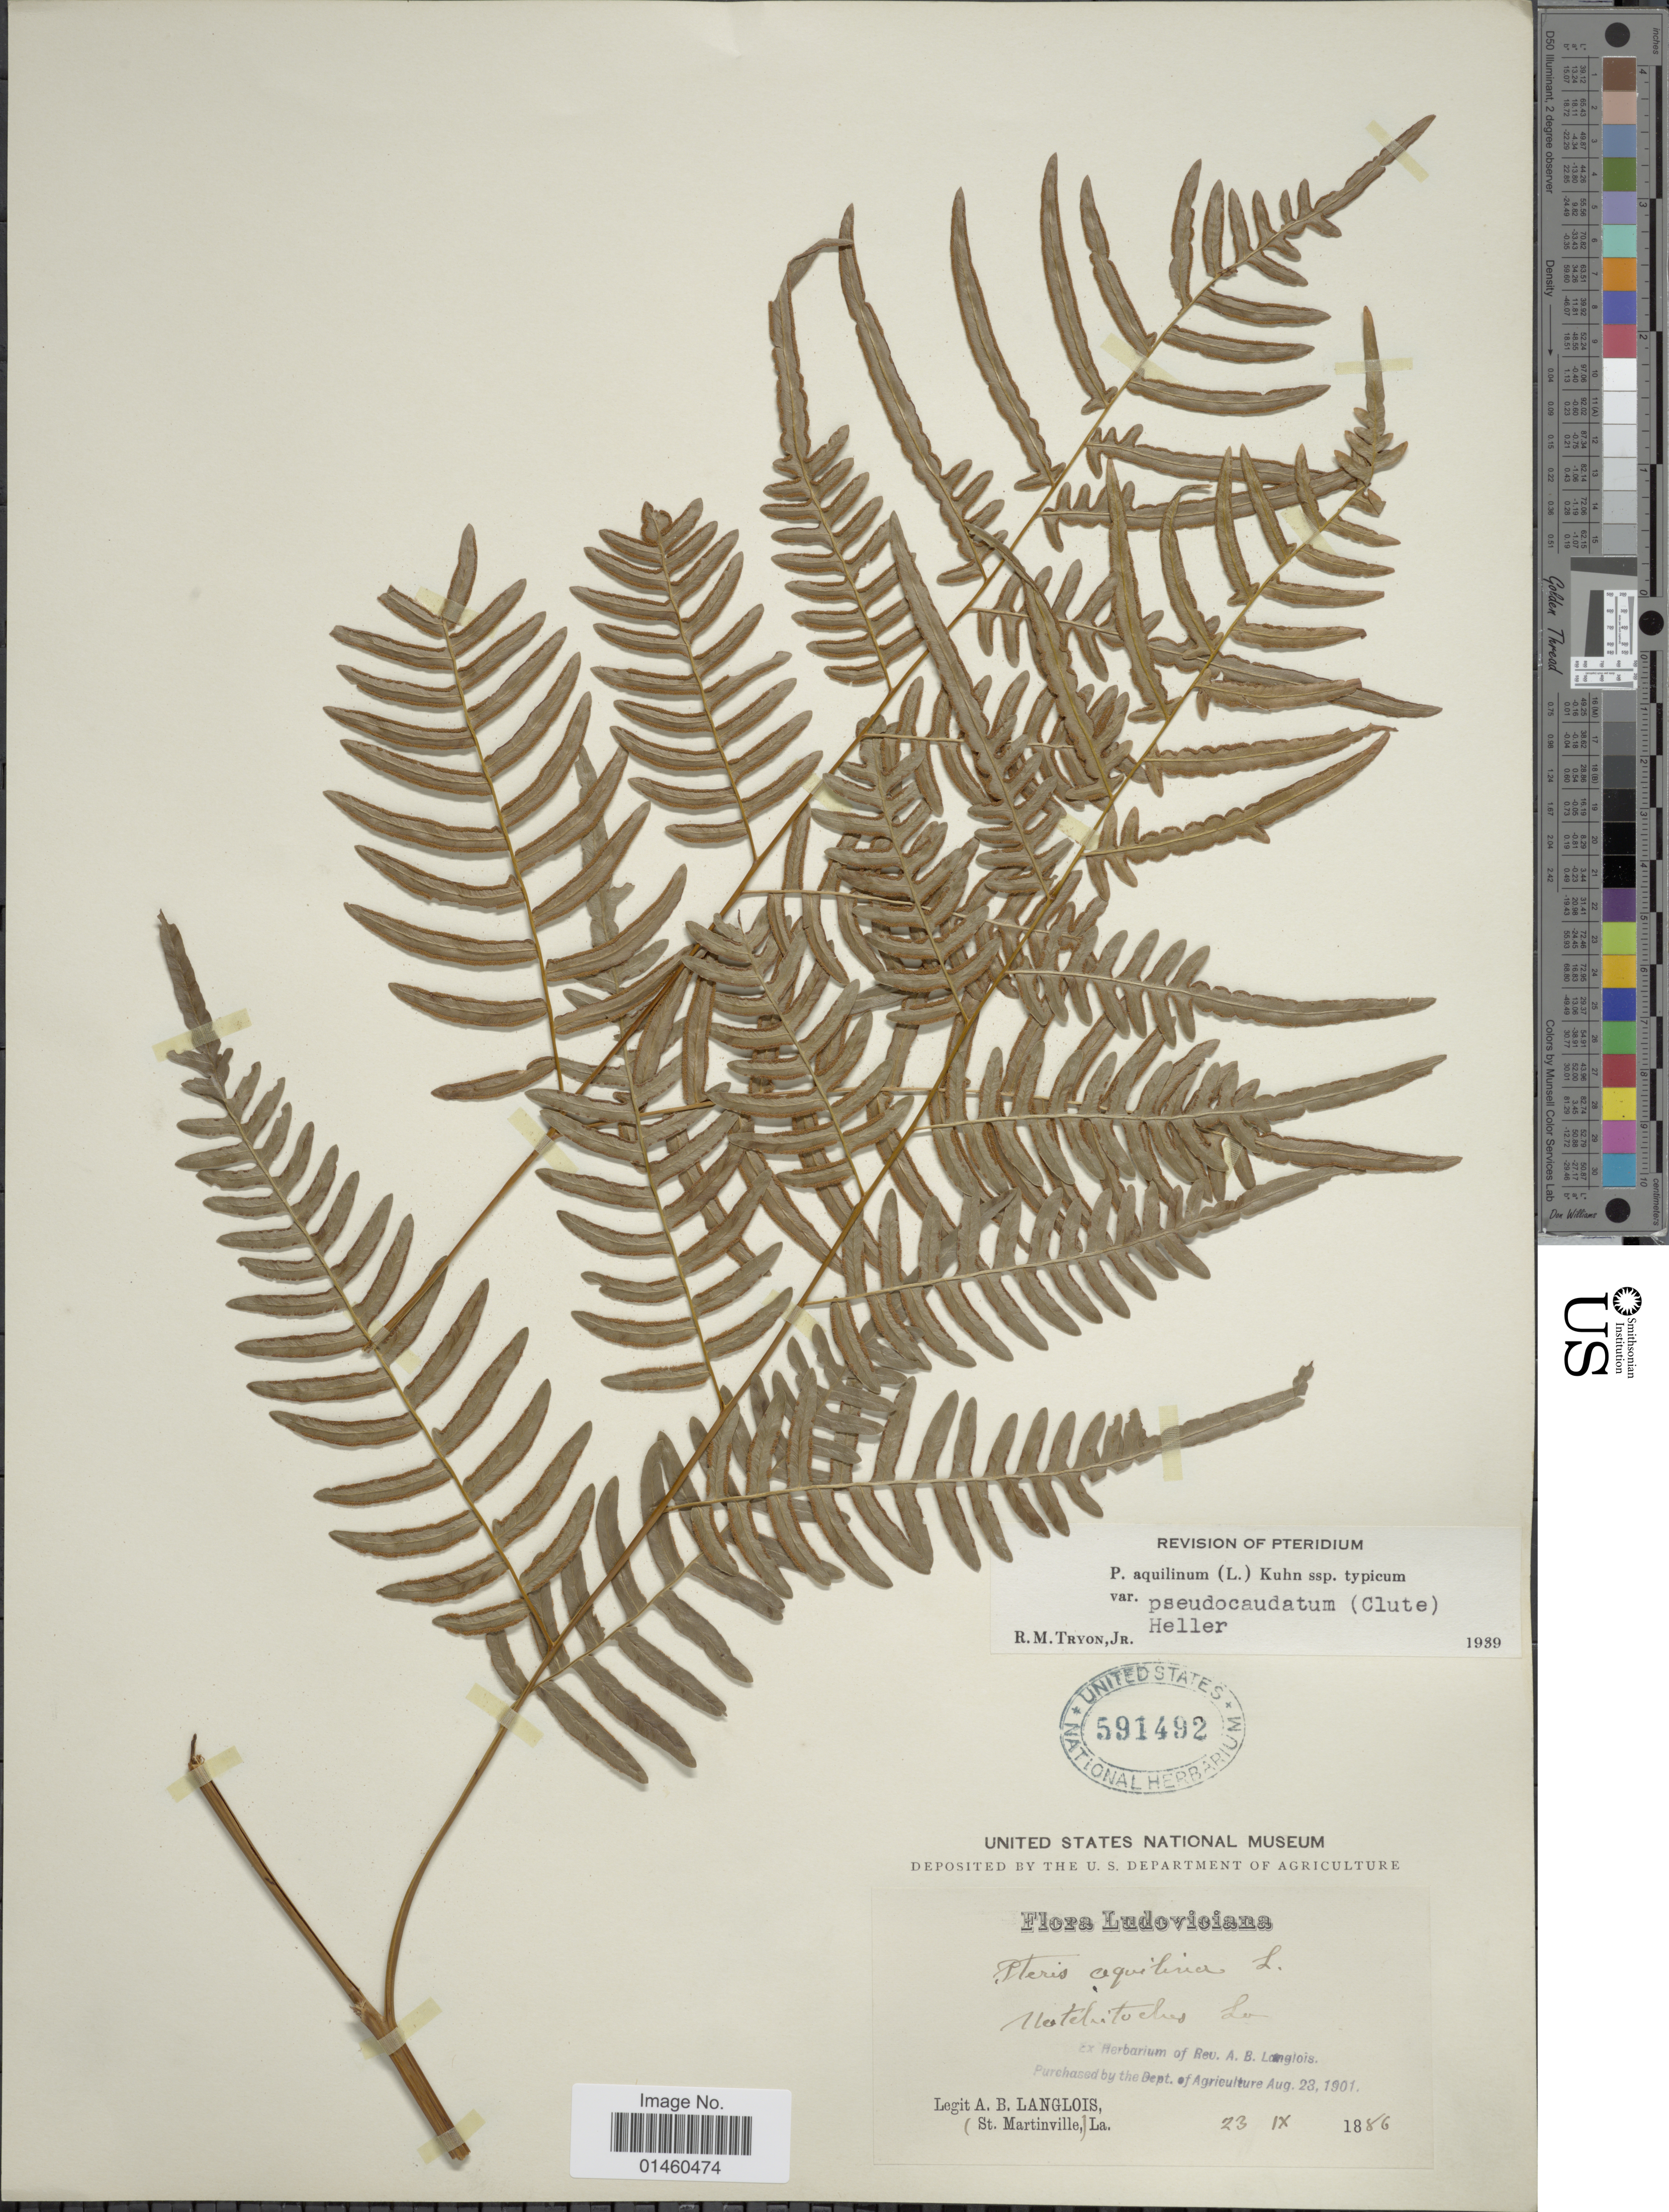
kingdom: Plantae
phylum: Tracheophyta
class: Polypodiopsida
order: Polypodiales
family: Dennstaedtiaceae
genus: Pteridium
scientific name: Pteridium aquilinum var. pseudocaudatum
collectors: A. Langlois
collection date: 1886-09-23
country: United States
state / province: Louisiana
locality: Natchitoches Lo.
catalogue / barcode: US 591492